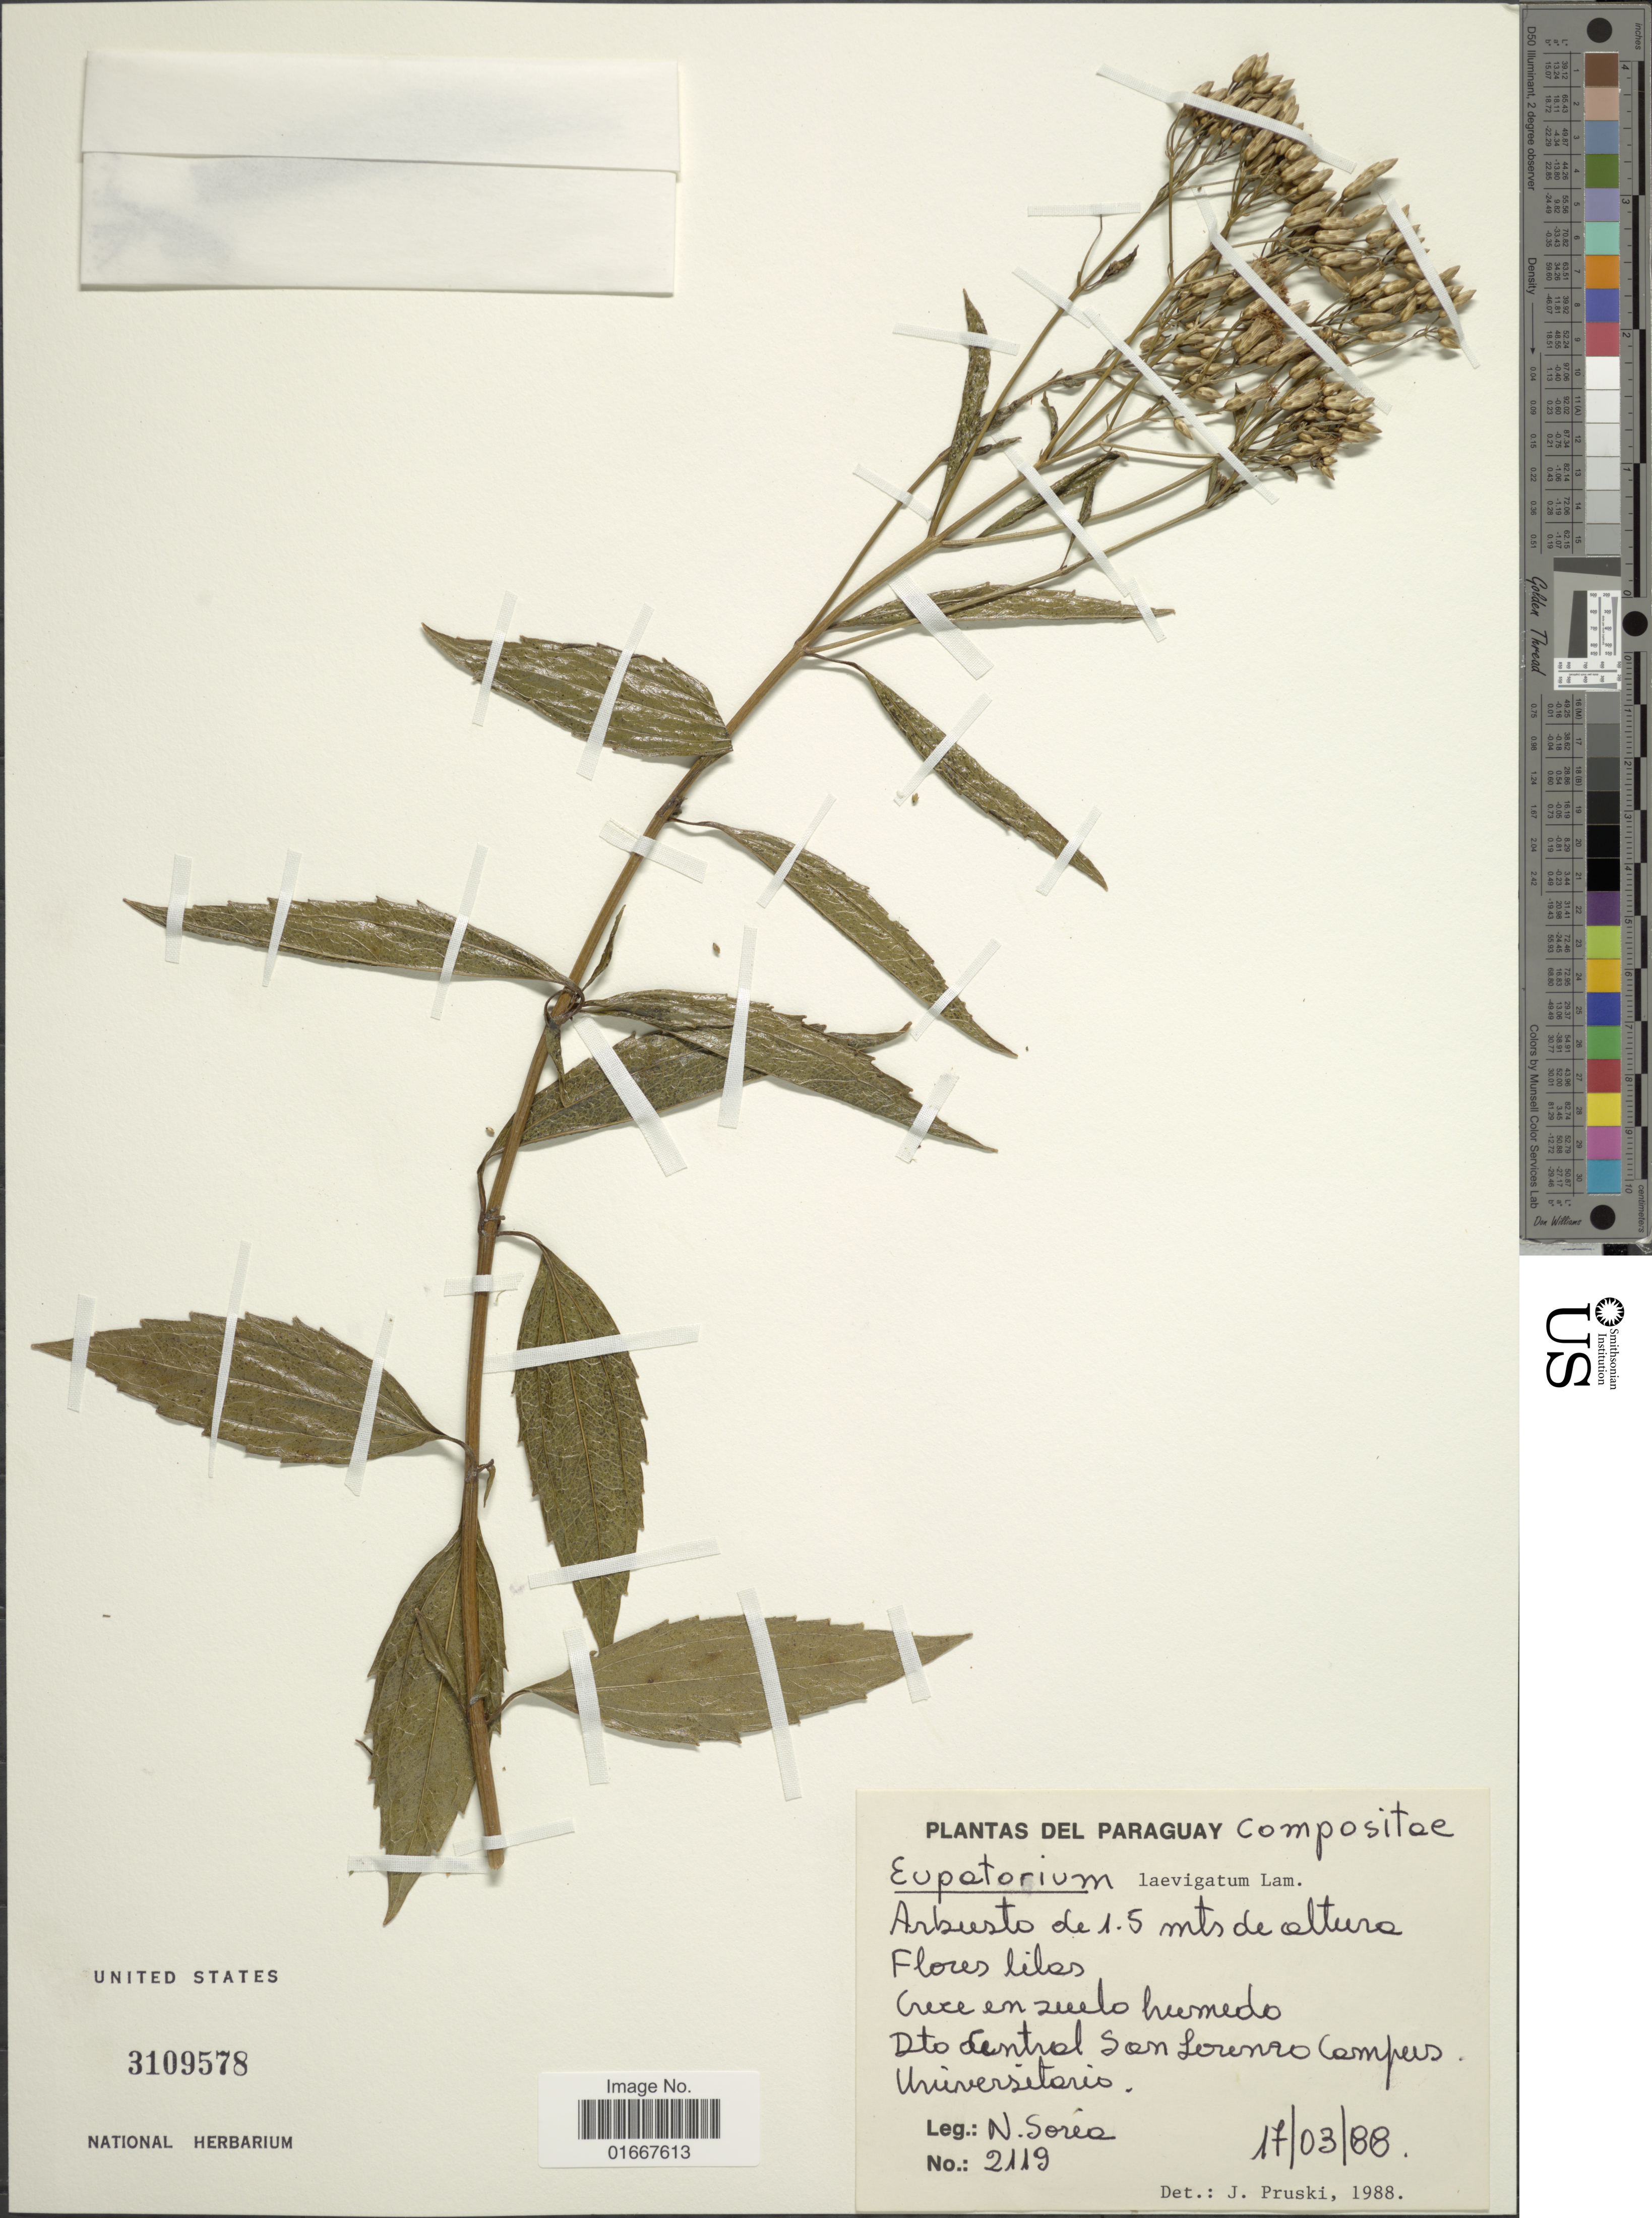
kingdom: Plantae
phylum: Tracheophyta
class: Magnoliopsida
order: Asterales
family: Asteraceae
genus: Chromolaena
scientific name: Chromolaena laevigata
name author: (Lam.) R.M. King & H. Rob.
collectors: N. Soria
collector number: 2119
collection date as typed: Transcribed d/m/y: 17/3/88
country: Paraguay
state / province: Central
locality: San Lorenzo Campus Universitario.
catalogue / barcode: US 3109578